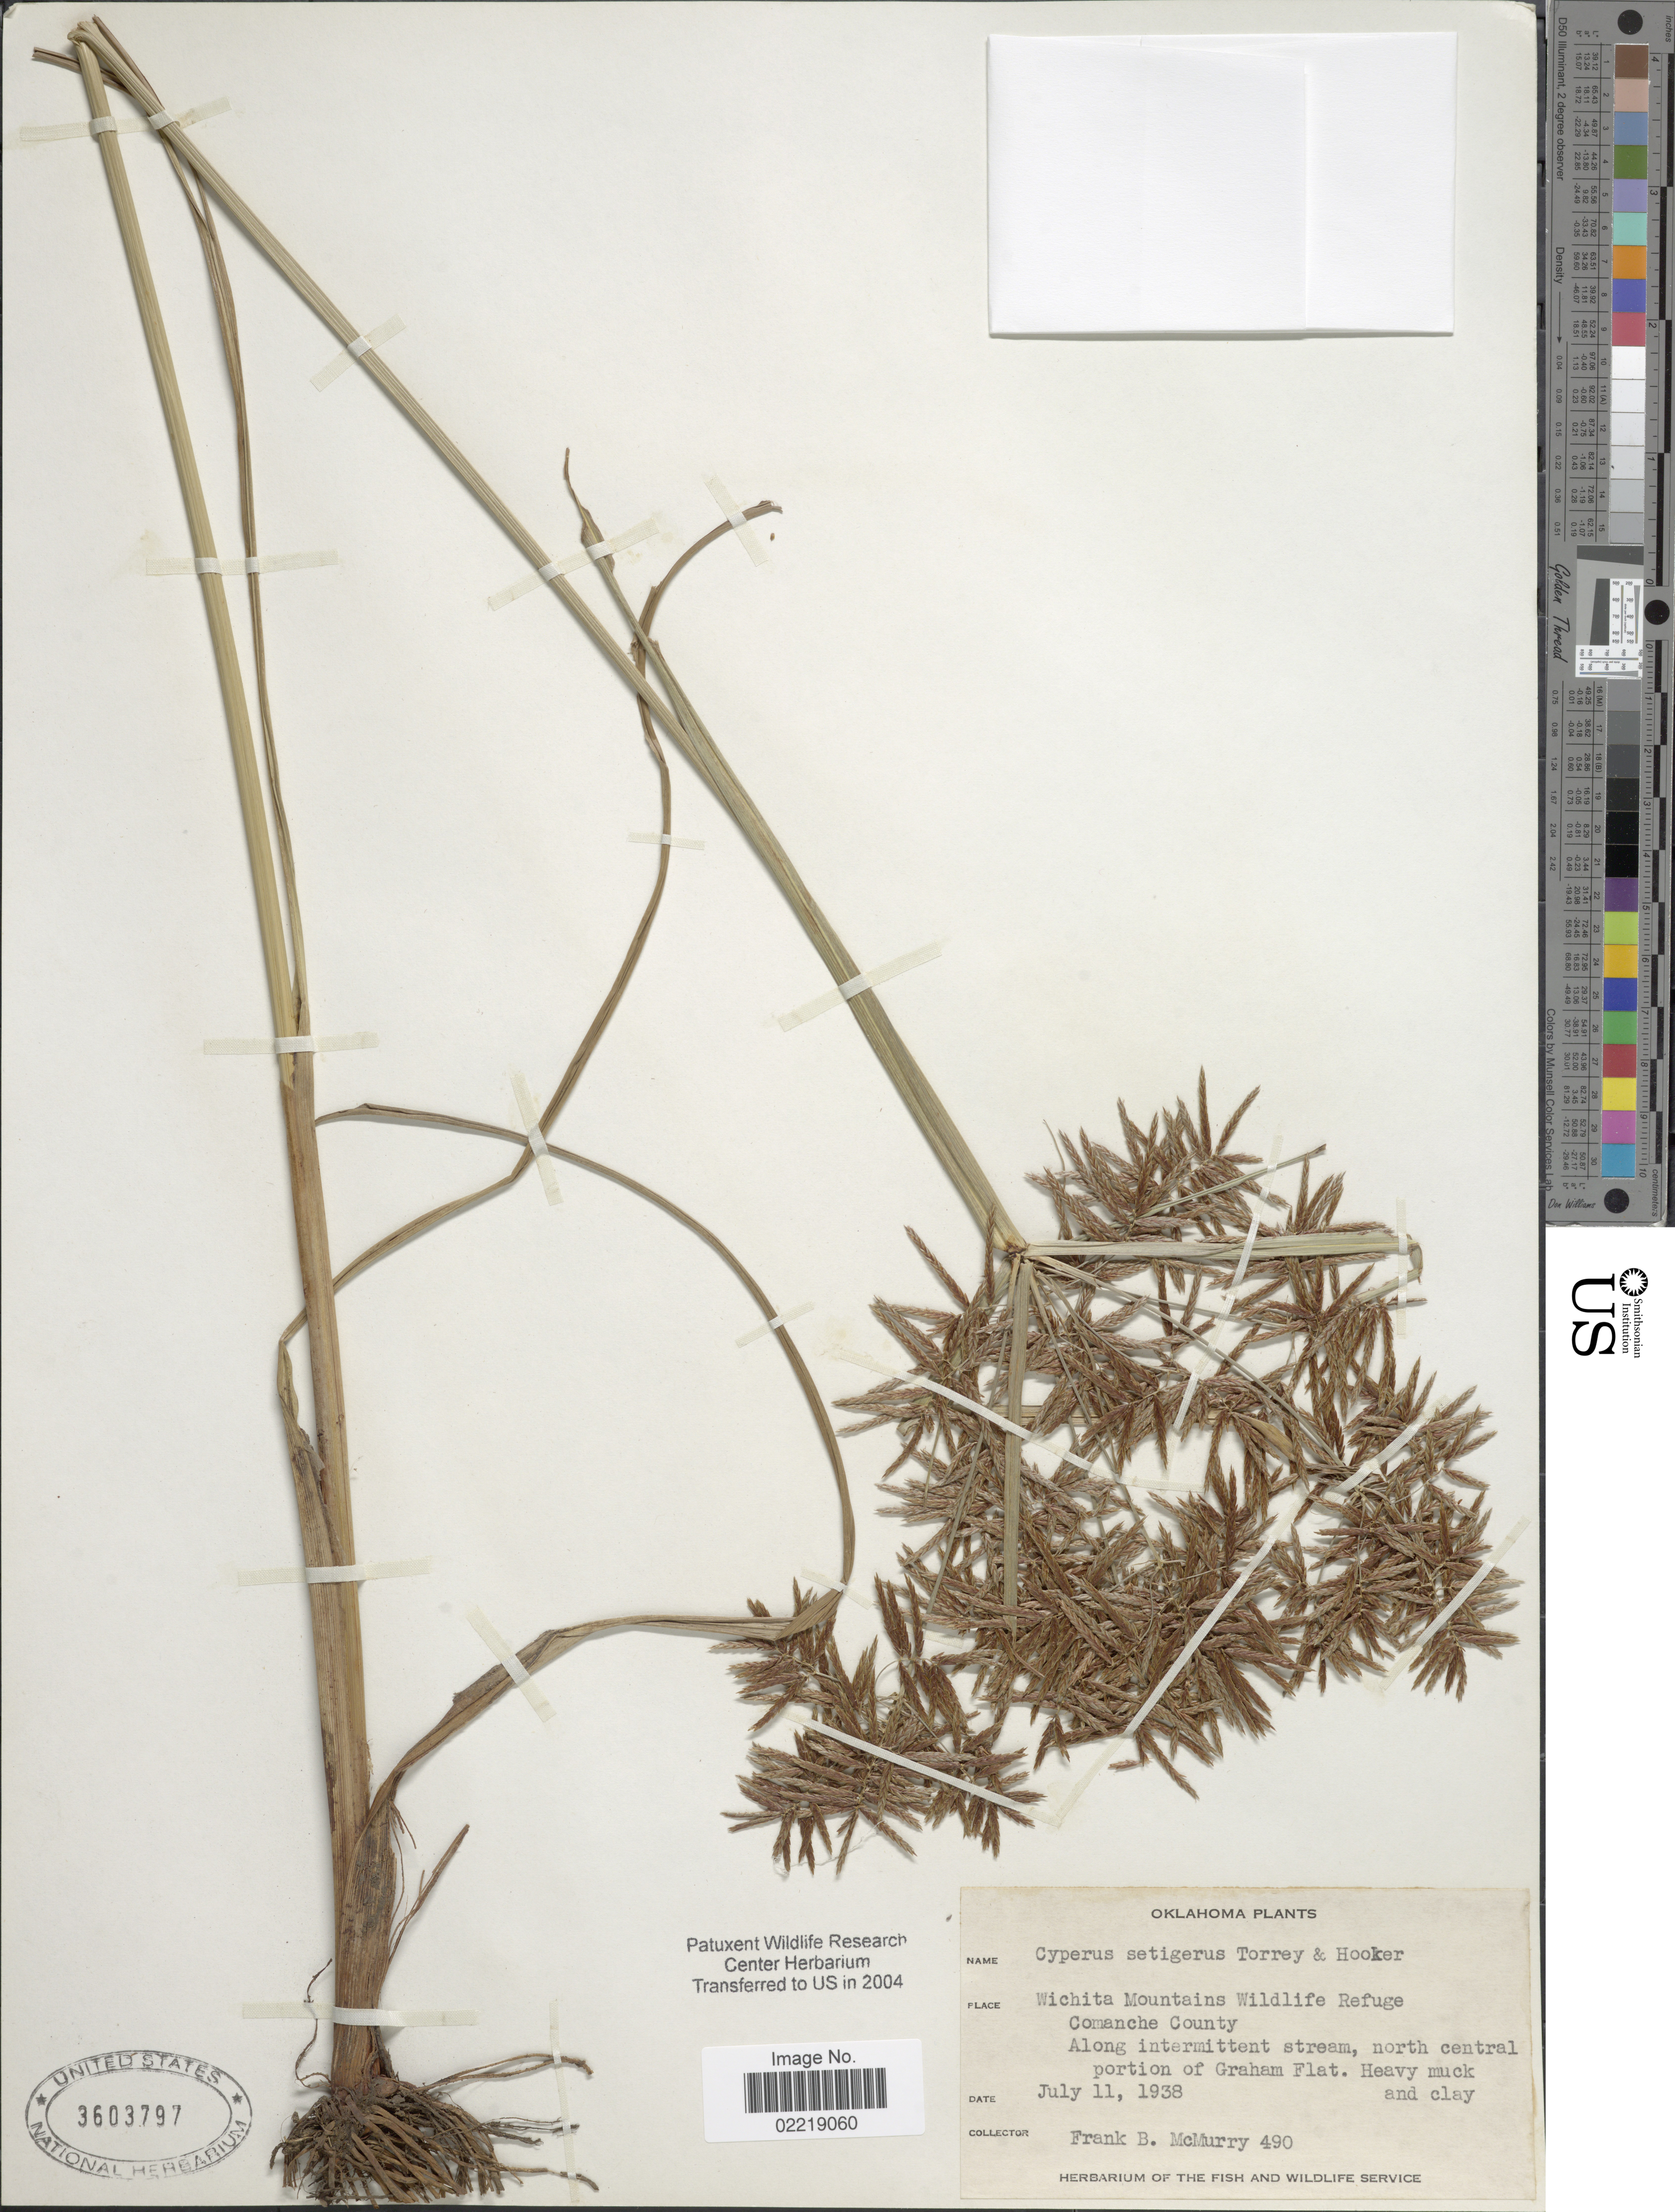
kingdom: Plantae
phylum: Tracheophyta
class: Liliopsida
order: Poales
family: Cyperaceae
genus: Cyperus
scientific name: Cyperus setigerus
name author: Torr. & Hook.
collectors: F. B. McMurry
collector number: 490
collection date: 1938-07-11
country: United States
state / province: Oklahoma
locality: Wichita Mountains Wildlife Refuge, Comanche County. Along intermittent stream, north central portion of Graham Flat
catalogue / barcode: US 3603797